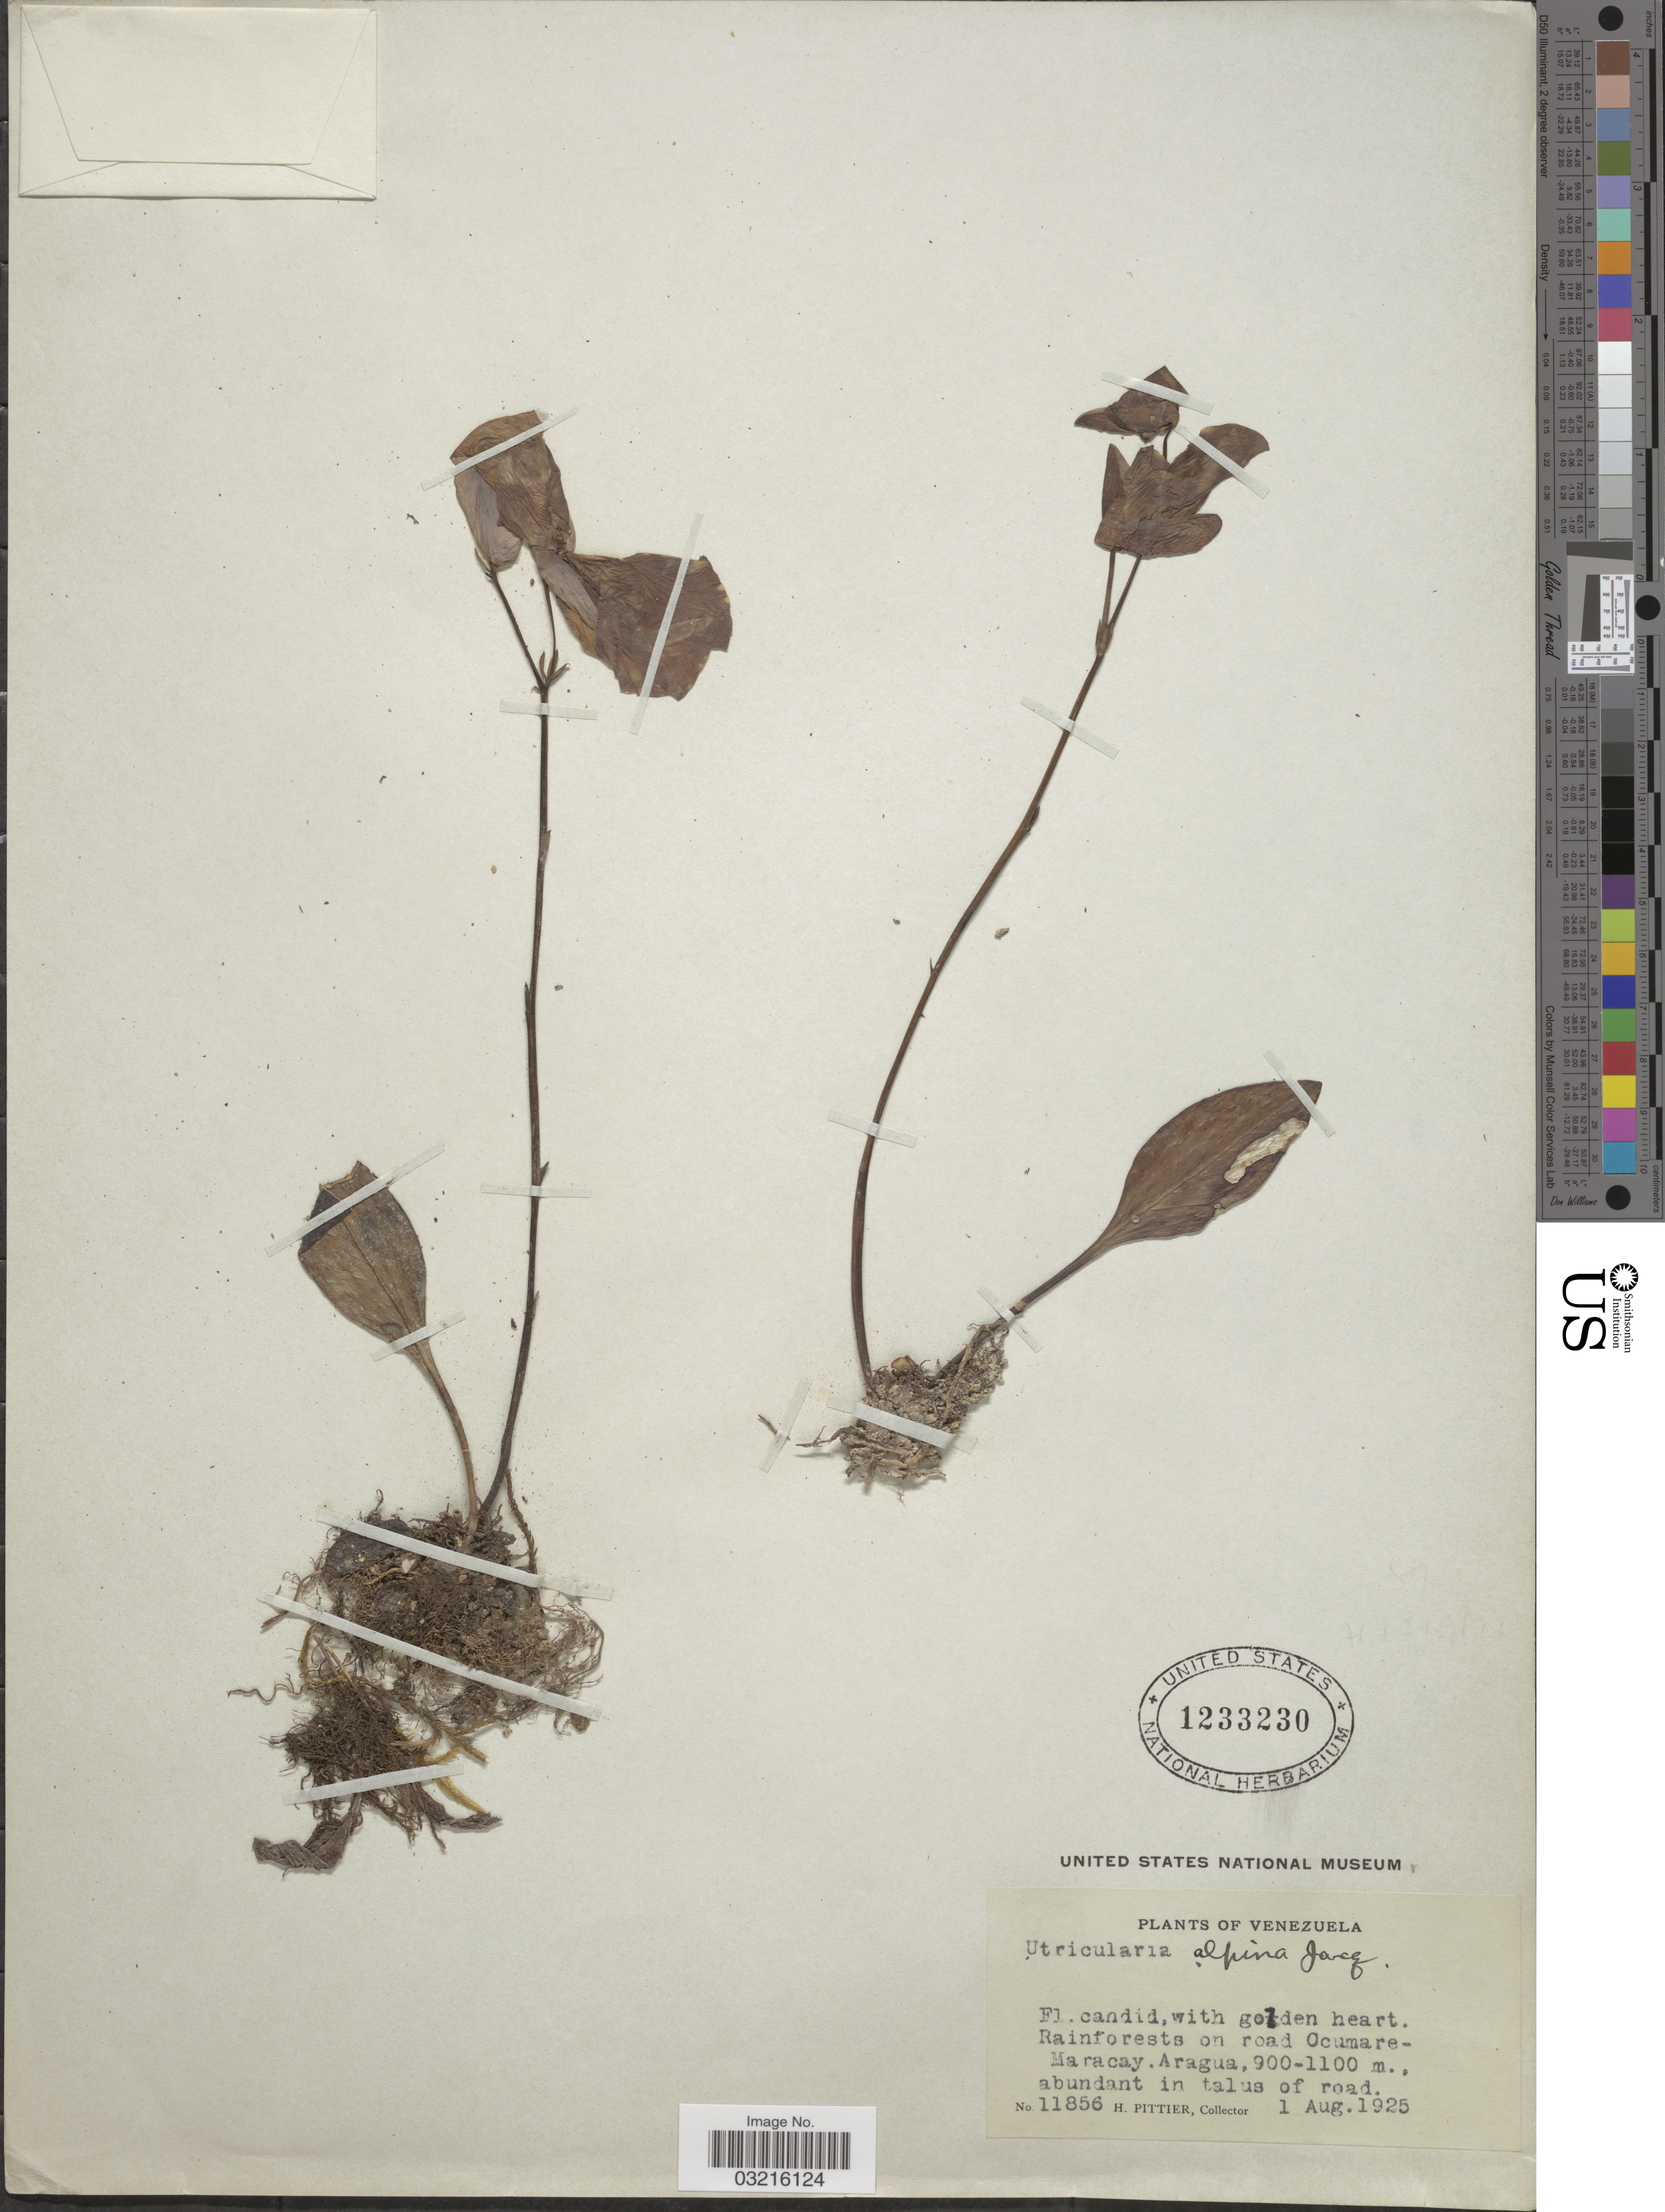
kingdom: Plantae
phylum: Tracheophyta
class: Magnoliopsida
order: Lamiales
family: Lentibulariaceae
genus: Utricularia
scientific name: Utricularia alpina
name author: Jacq.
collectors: H. F. Pittier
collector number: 11856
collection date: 1925-08-01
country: Venezuela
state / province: Aragua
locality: Rainforests on road Ocumare-Maracay.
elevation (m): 900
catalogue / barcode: US 1233230